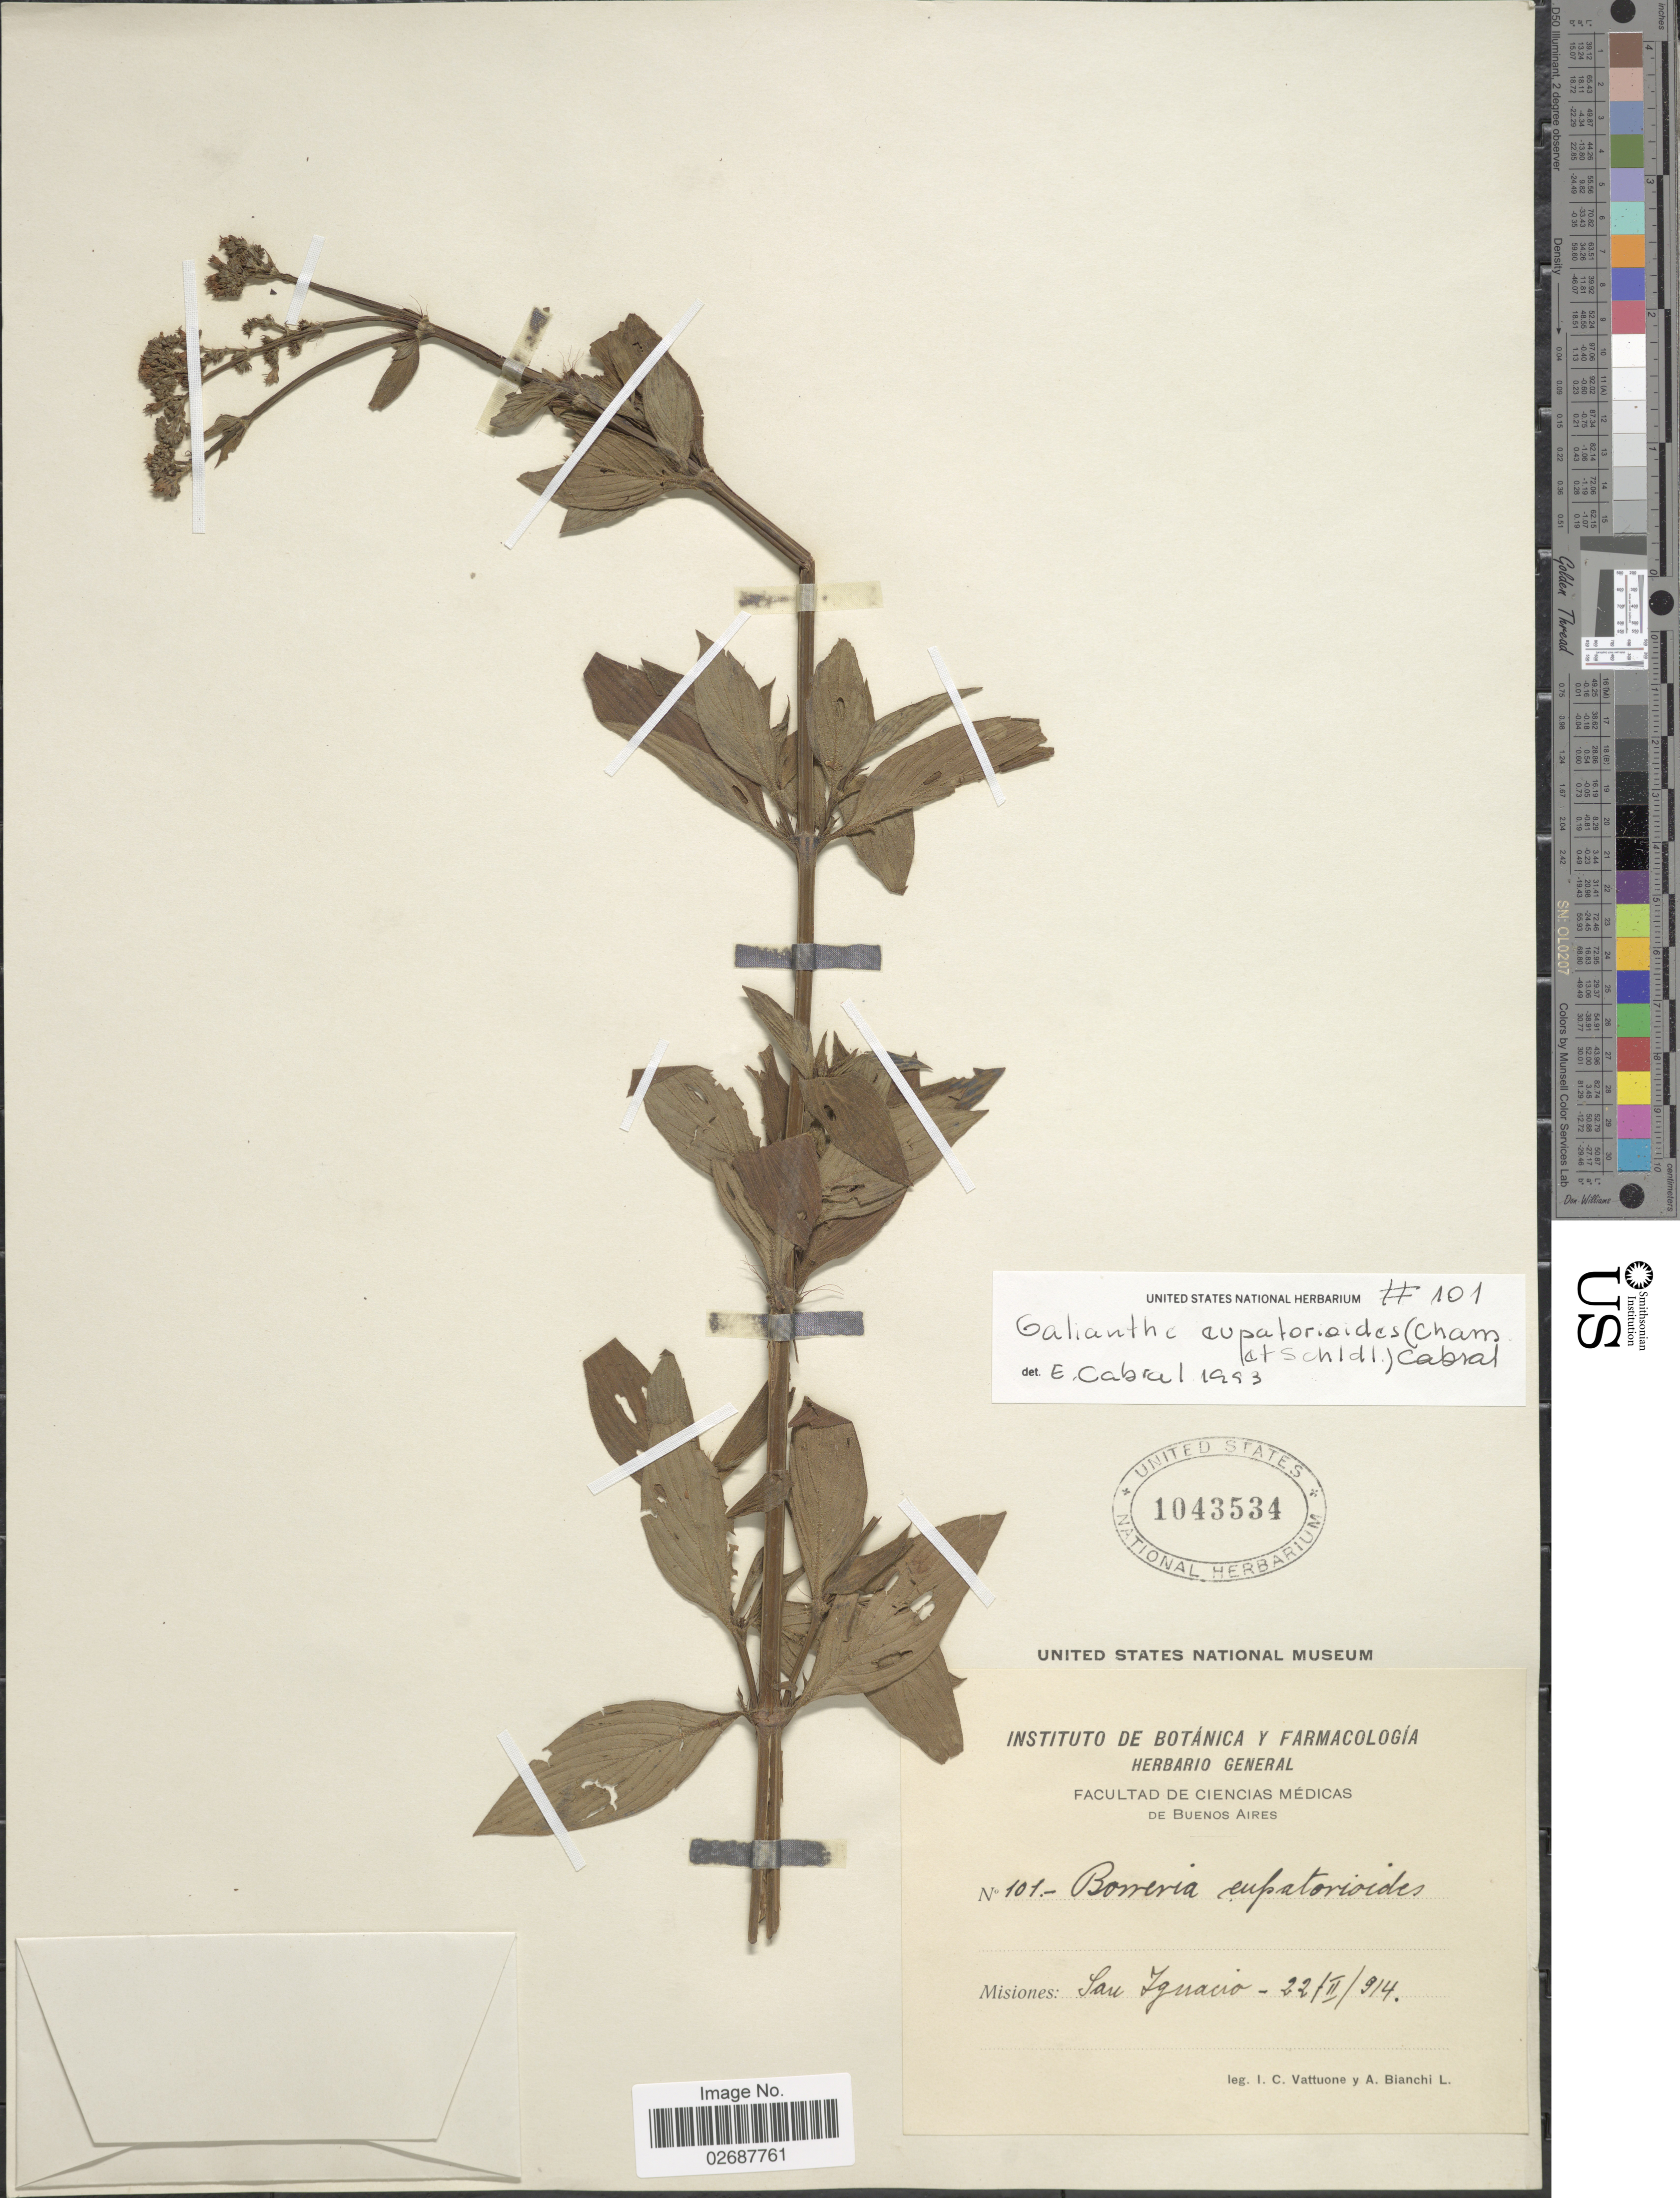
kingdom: Plantae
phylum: Tracheophyta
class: Magnoliopsida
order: Gentianales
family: Rubiaceae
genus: Galianthe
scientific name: Galianthe eupatorioides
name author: (Cham. & Schltdl.) E.L. Cabral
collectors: I. Vattuone & A. Bianchi L.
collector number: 101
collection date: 1914-02-22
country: Argentina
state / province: Misiones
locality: San Ignacio.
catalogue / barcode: US 1043534